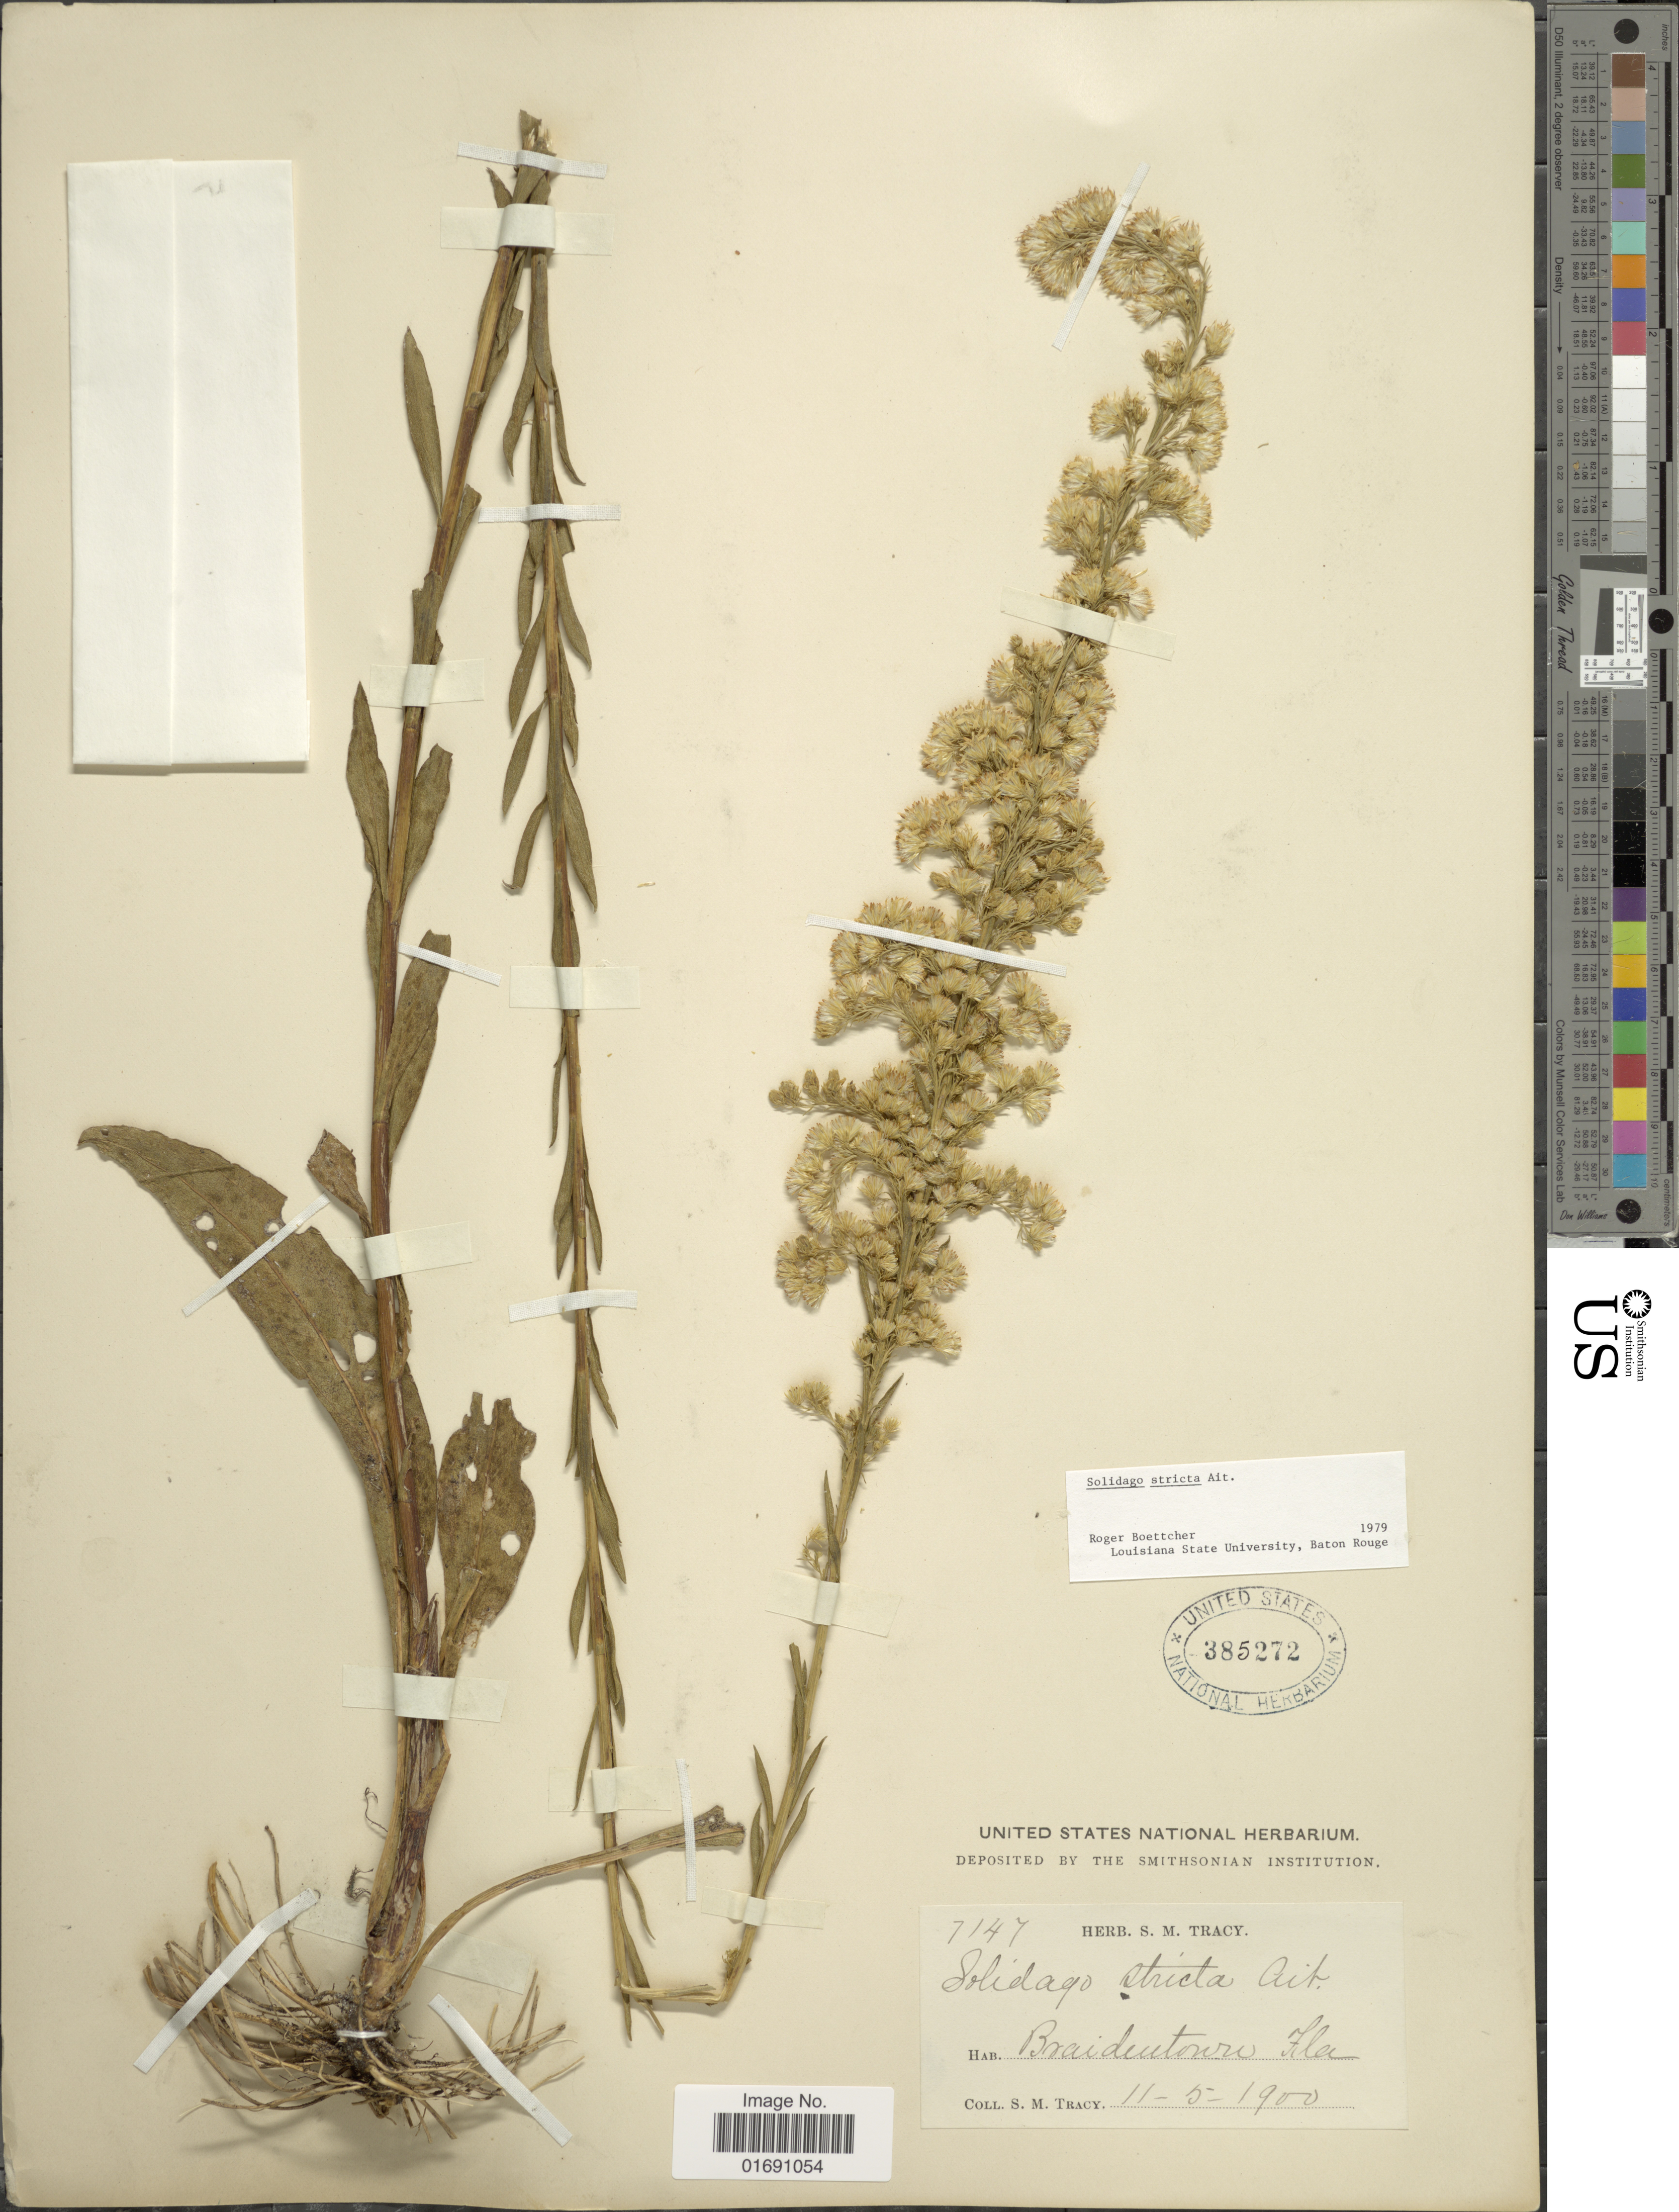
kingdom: Plantae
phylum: Tracheophyta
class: Magnoliopsida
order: Asterales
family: Asteraceae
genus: Solidago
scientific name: Solidago stricta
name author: Aiton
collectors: S. M. Tracy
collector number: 7147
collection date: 1900-05-11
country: United States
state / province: Florida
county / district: Manatee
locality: Braidentown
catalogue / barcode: US 385272